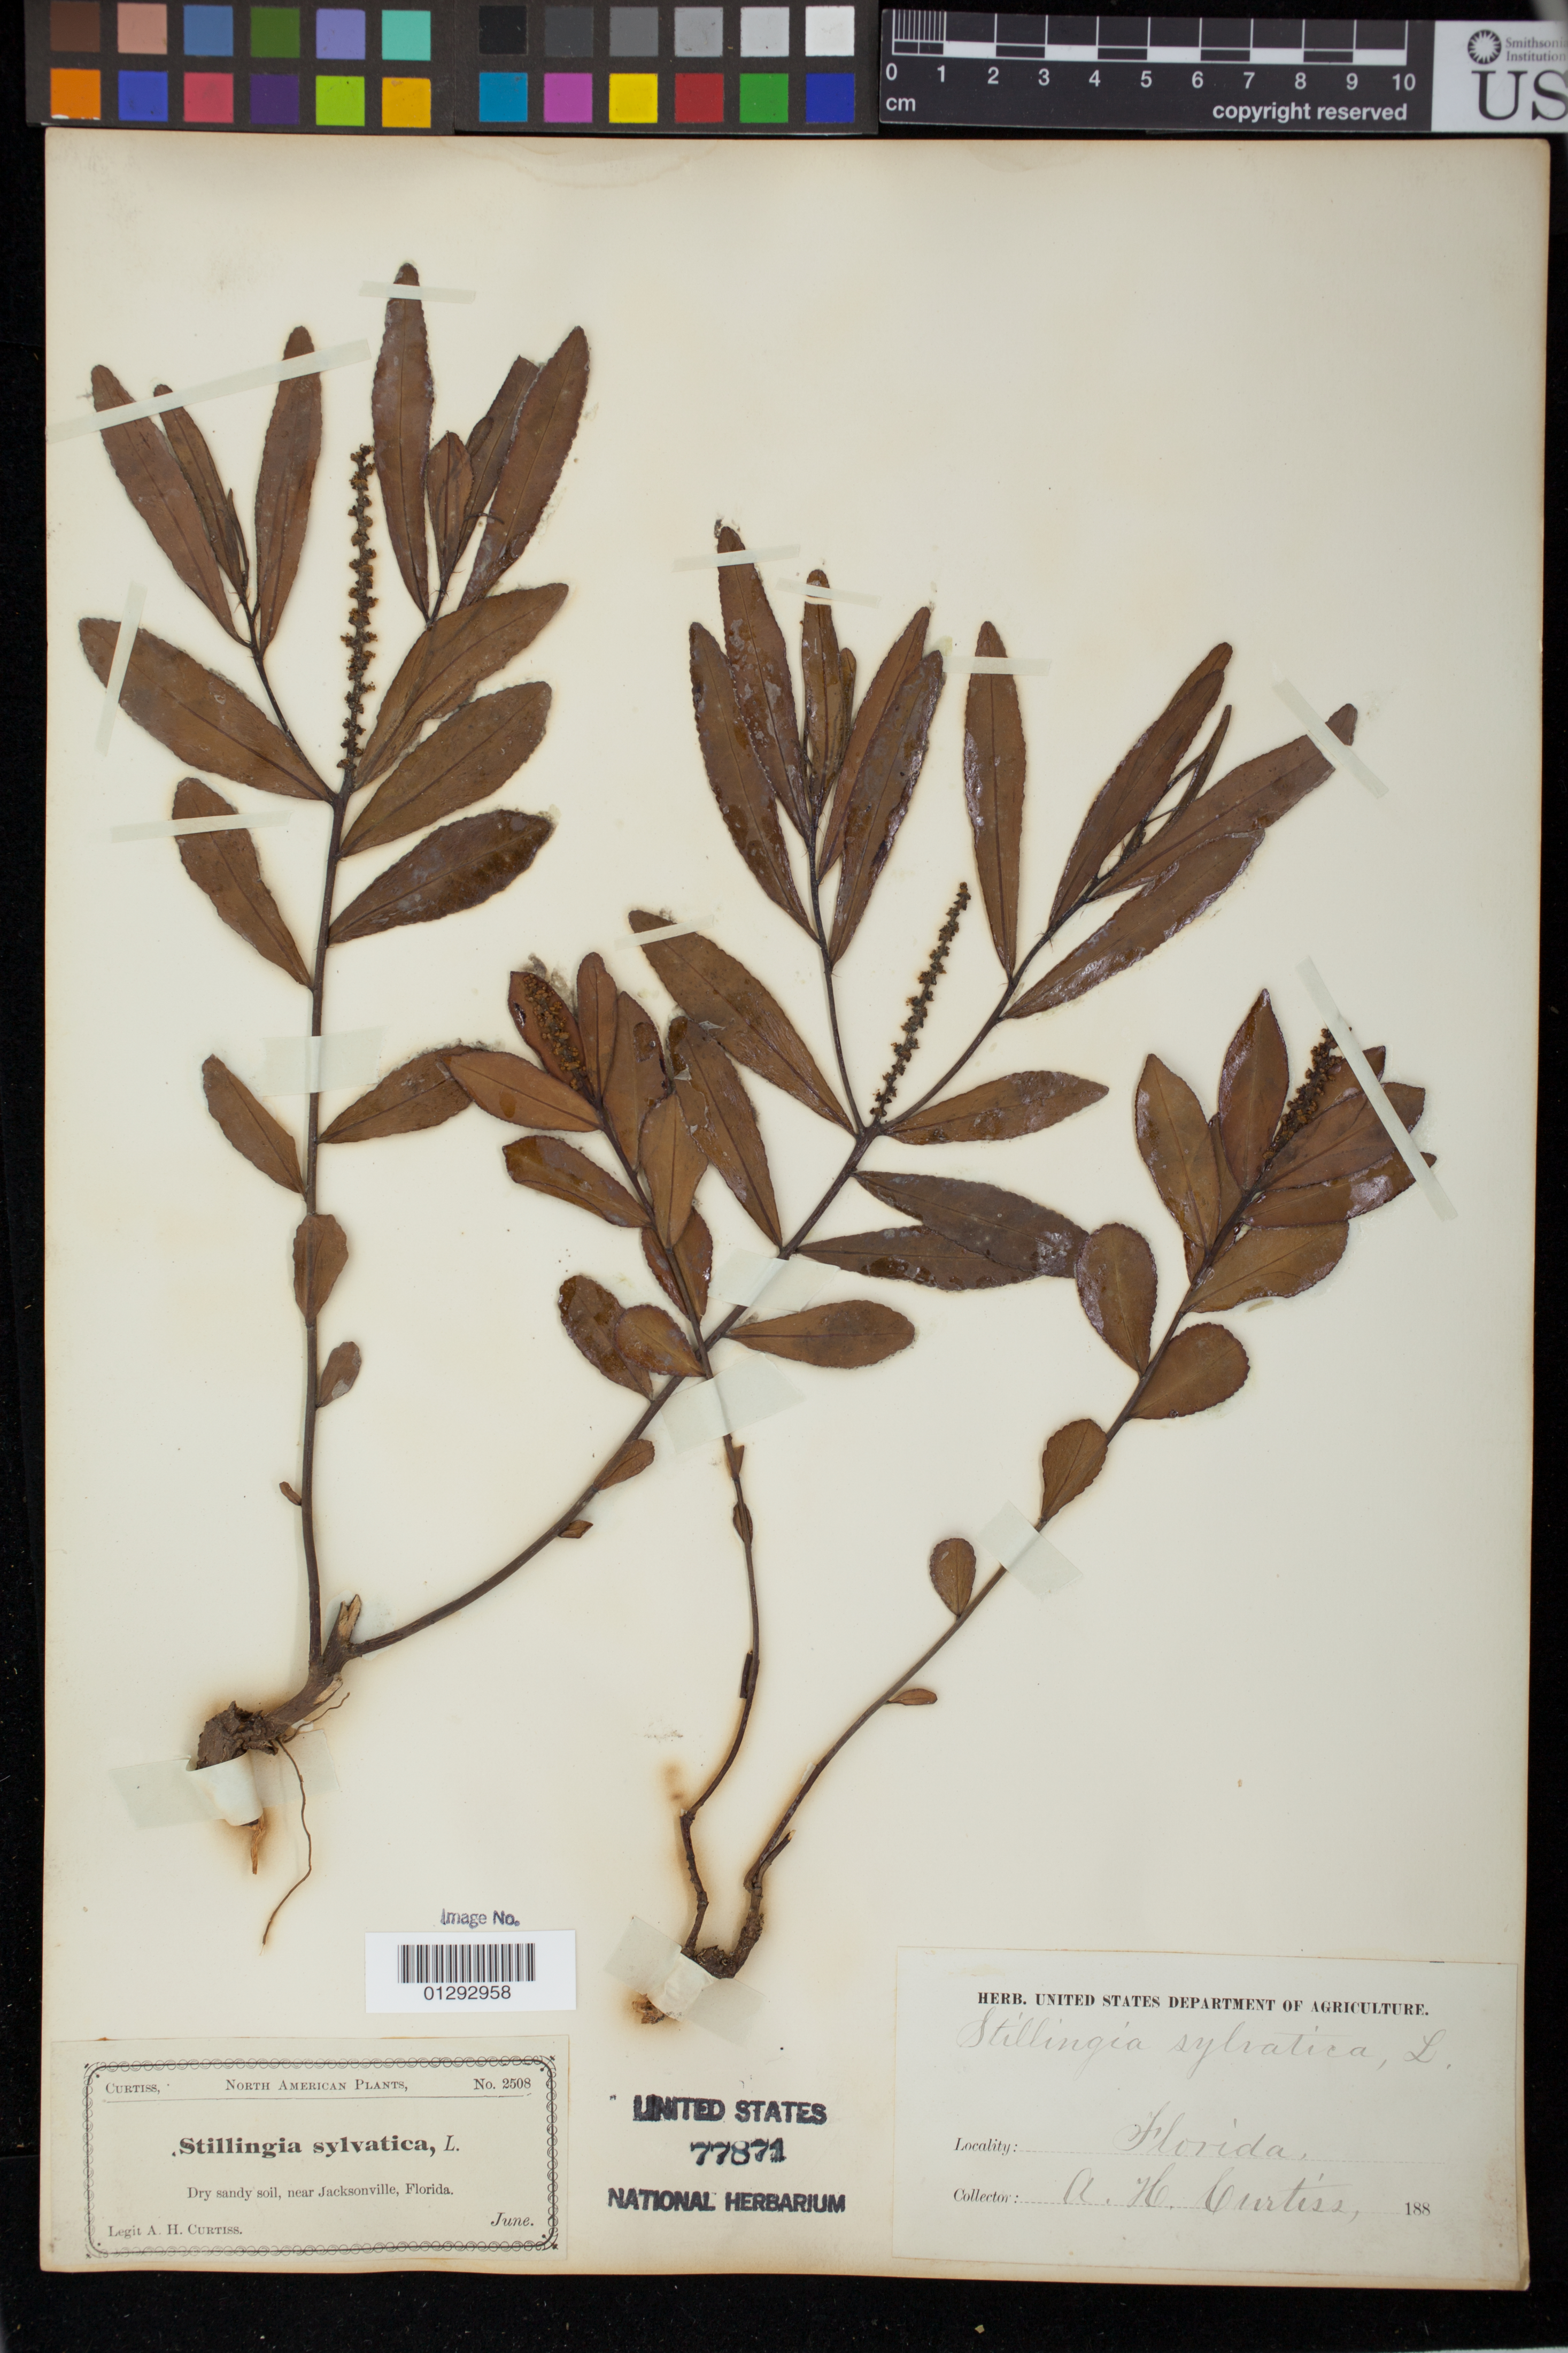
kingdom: Plantae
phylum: Tracheophyta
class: Magnoliopsida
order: Malpighiales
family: Euphorbiaceae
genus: Stillingia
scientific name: Stillingia sylvatica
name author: L.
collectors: A. H. Curtiss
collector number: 2508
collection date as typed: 188--06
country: United States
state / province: Florida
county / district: Duval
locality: near Jacksonville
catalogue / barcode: US 77871